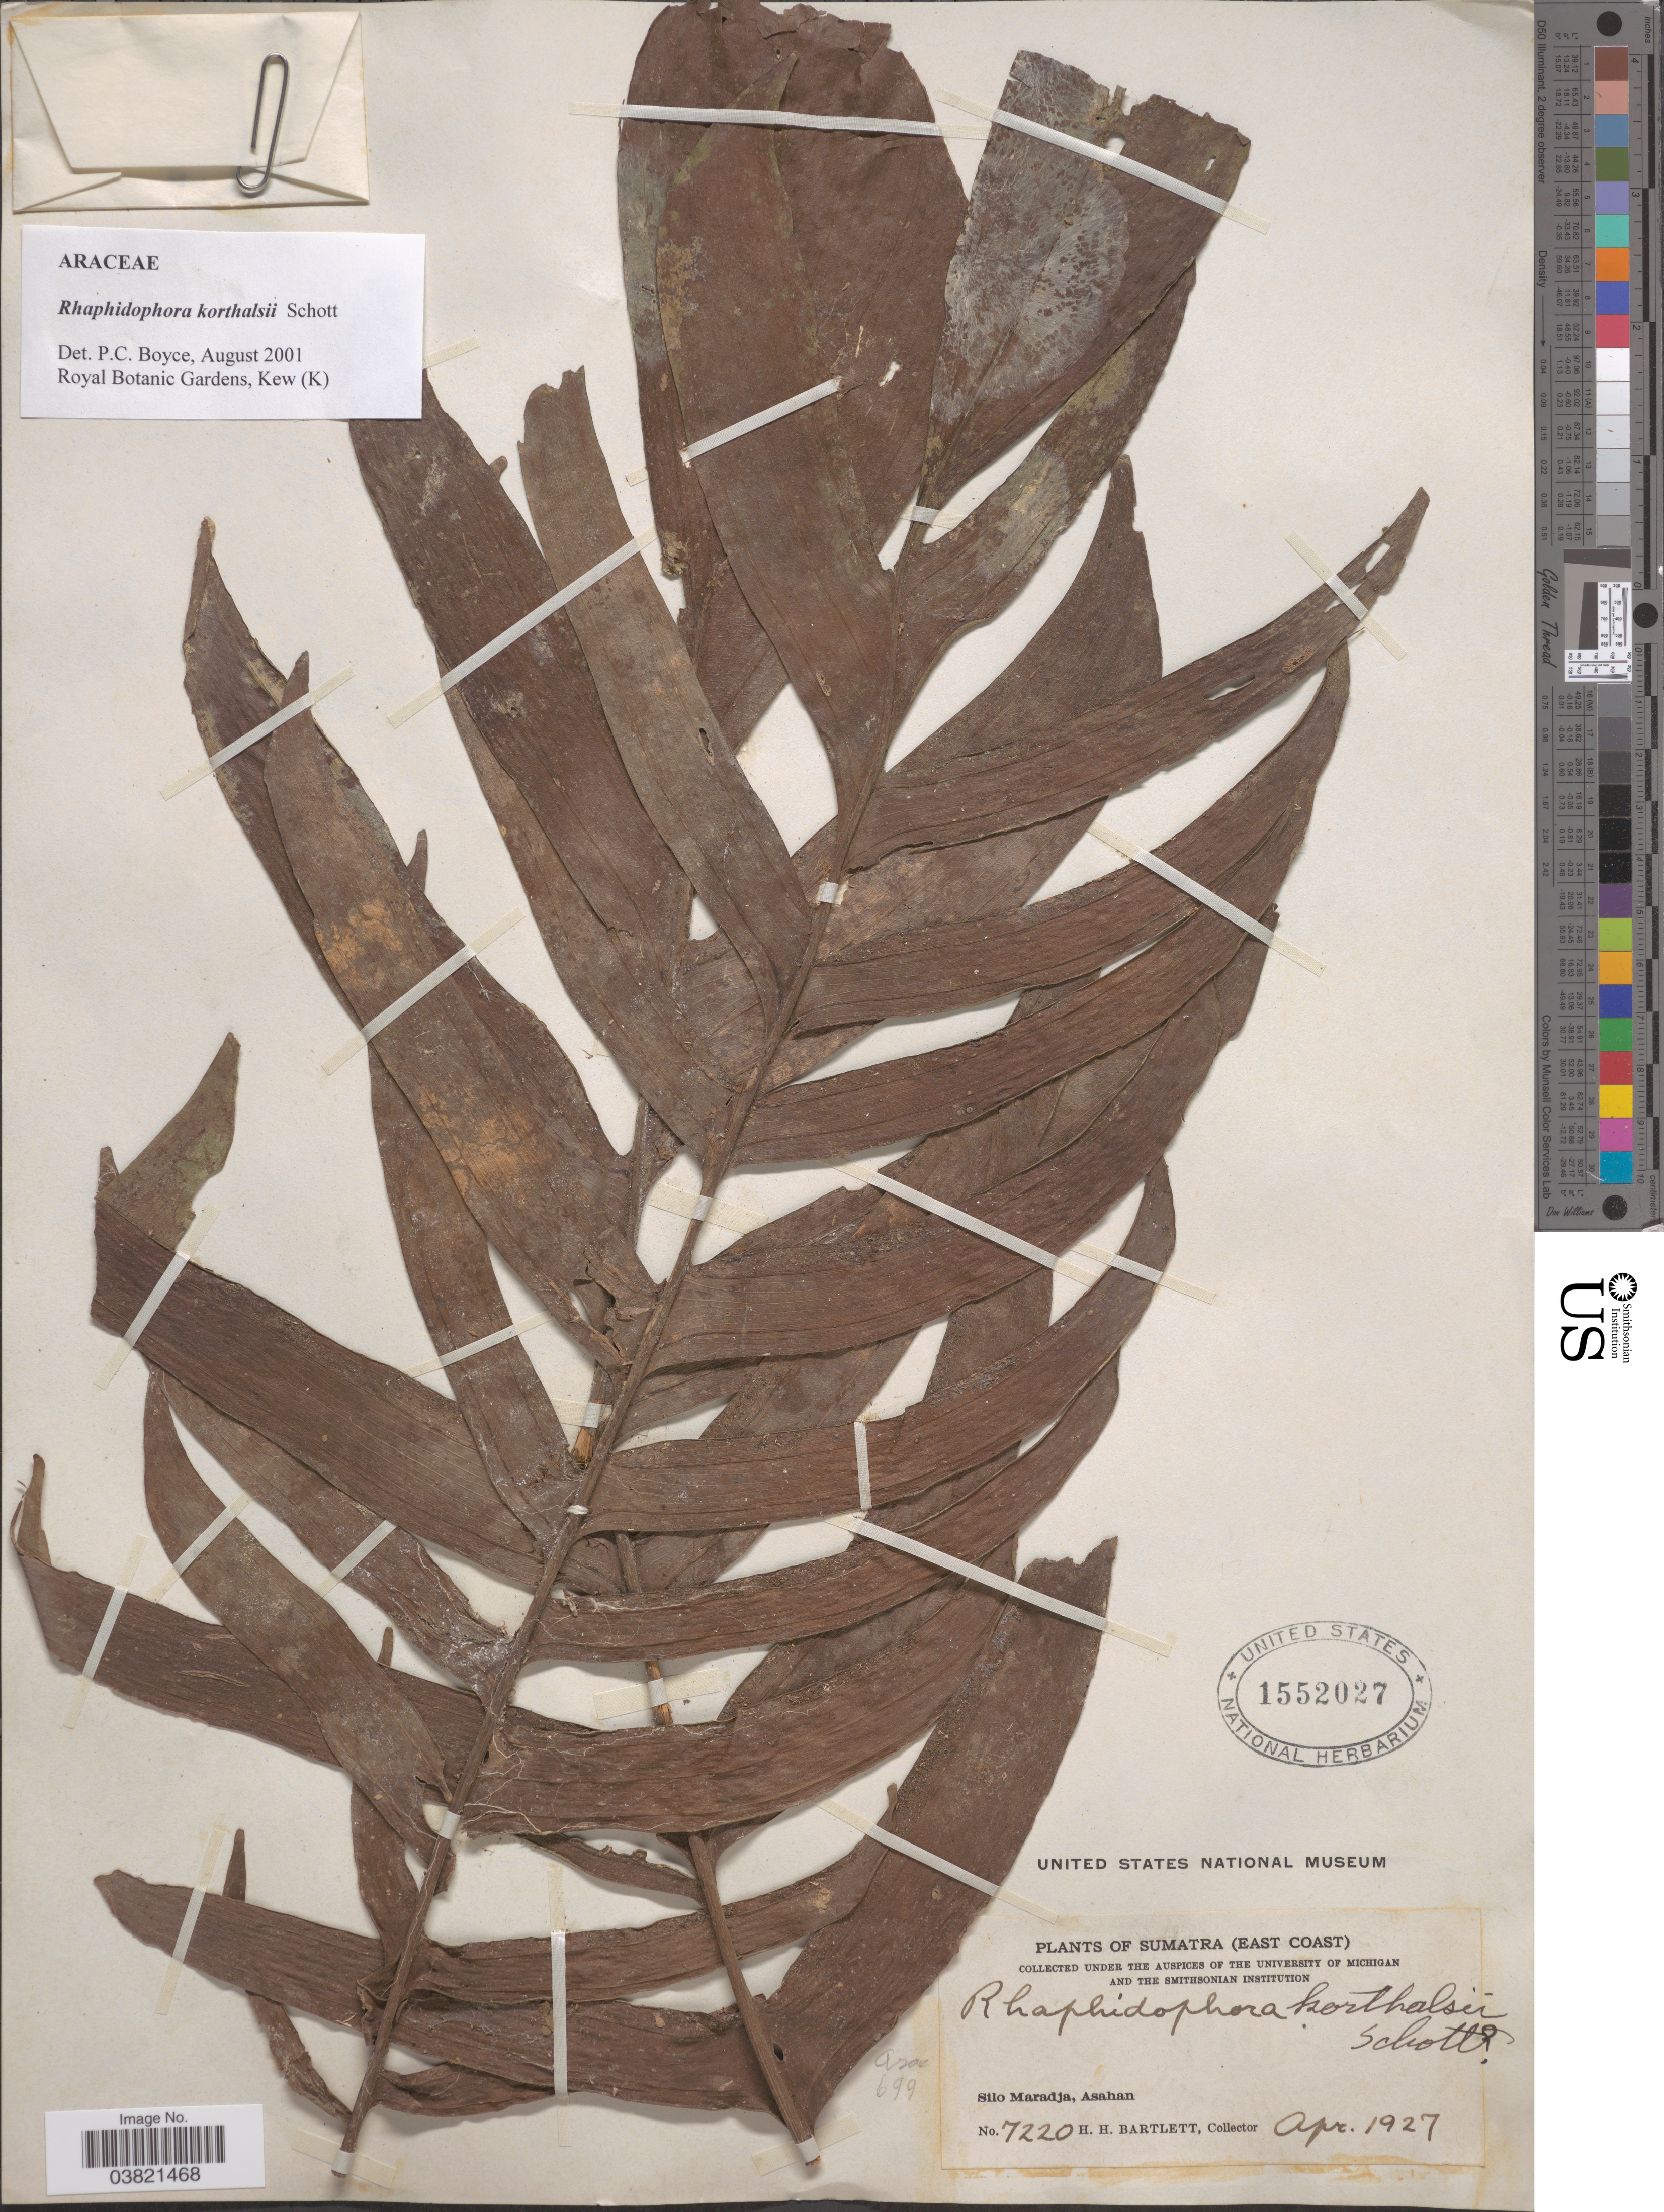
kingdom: Plantae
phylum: Tracheophyta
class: Liliopsida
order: Alismatales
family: Araceae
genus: Rhaphidophora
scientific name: Rhaphidophora korthalsii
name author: Schott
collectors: H. H. Bartlett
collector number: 7220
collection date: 1927-04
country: Indonesia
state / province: Sumatra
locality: (East Coast). Silo Maradja, Asahan.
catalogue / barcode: US 1552027